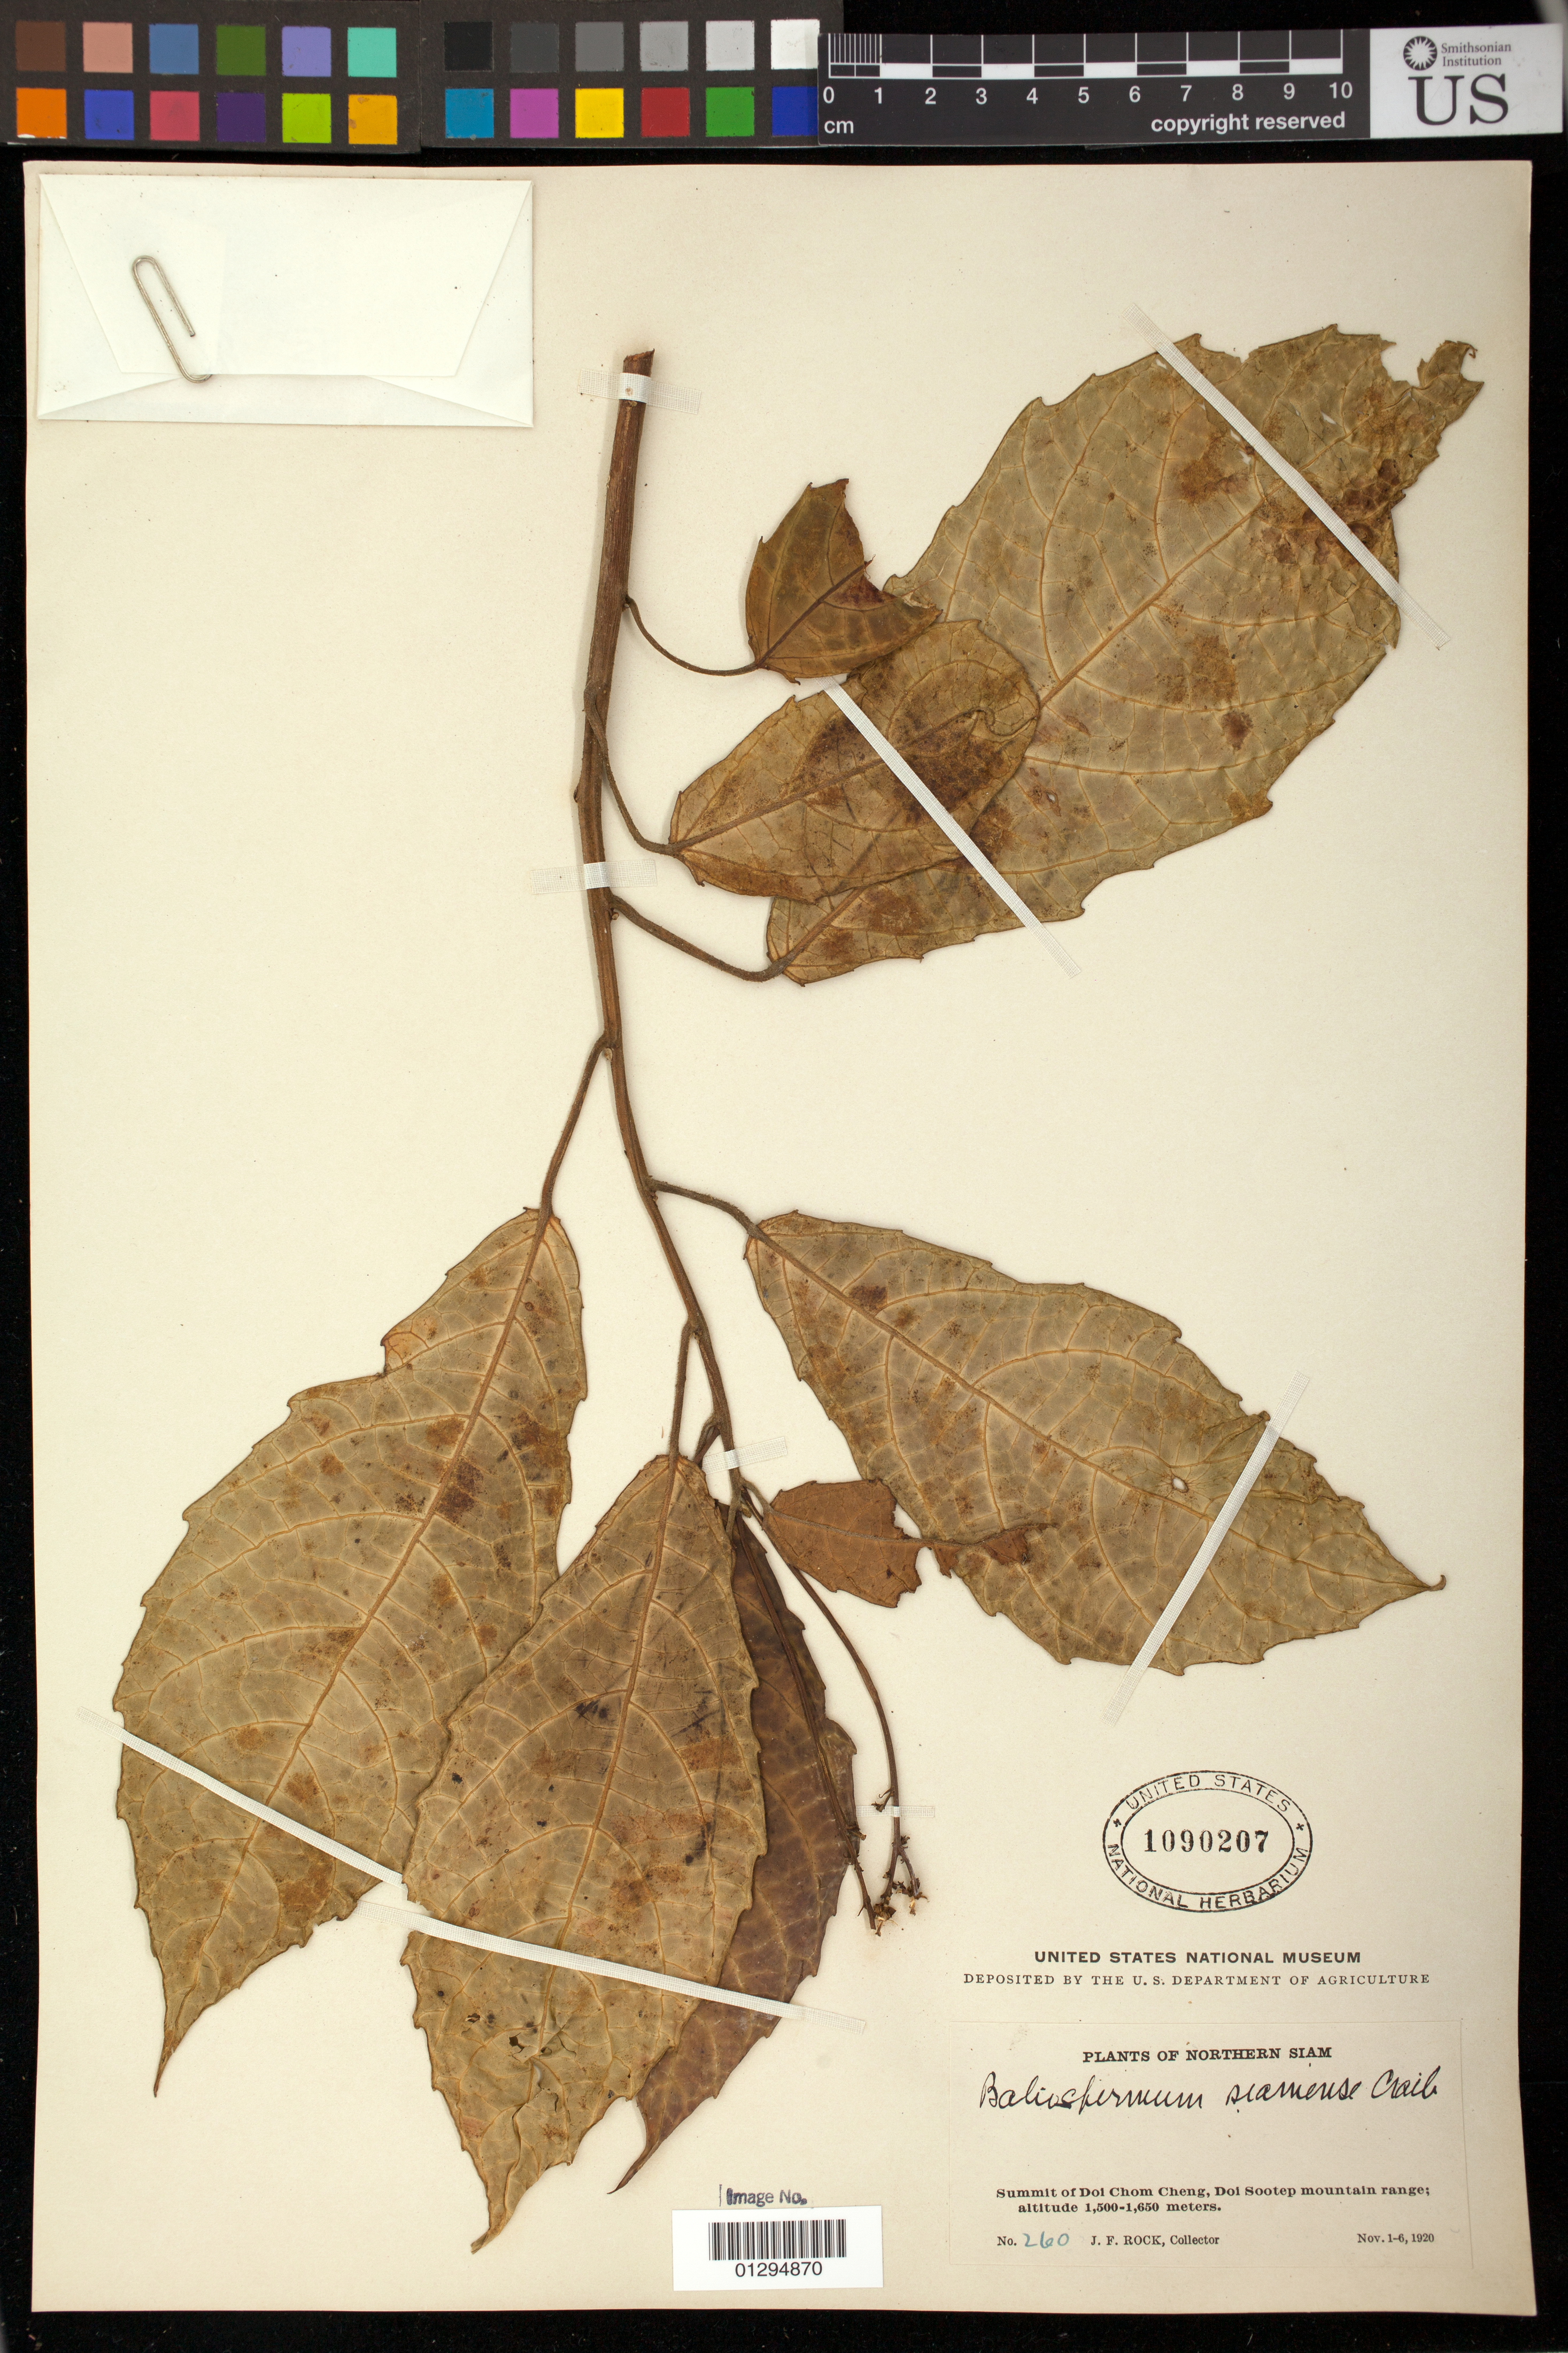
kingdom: Plantae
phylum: Tracheophyta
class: Magnoliopsida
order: Malpighiales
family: Euphorbiaceae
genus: Baliospermum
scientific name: Baliospermum siamense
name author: Craib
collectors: J. F. Rock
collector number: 260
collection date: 1920-11-01/1920-11-06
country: Thailand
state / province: Nan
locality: Summit of Doi Chom Cheng, Doi Sootep mountain range.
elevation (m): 1500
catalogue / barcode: US 1090207